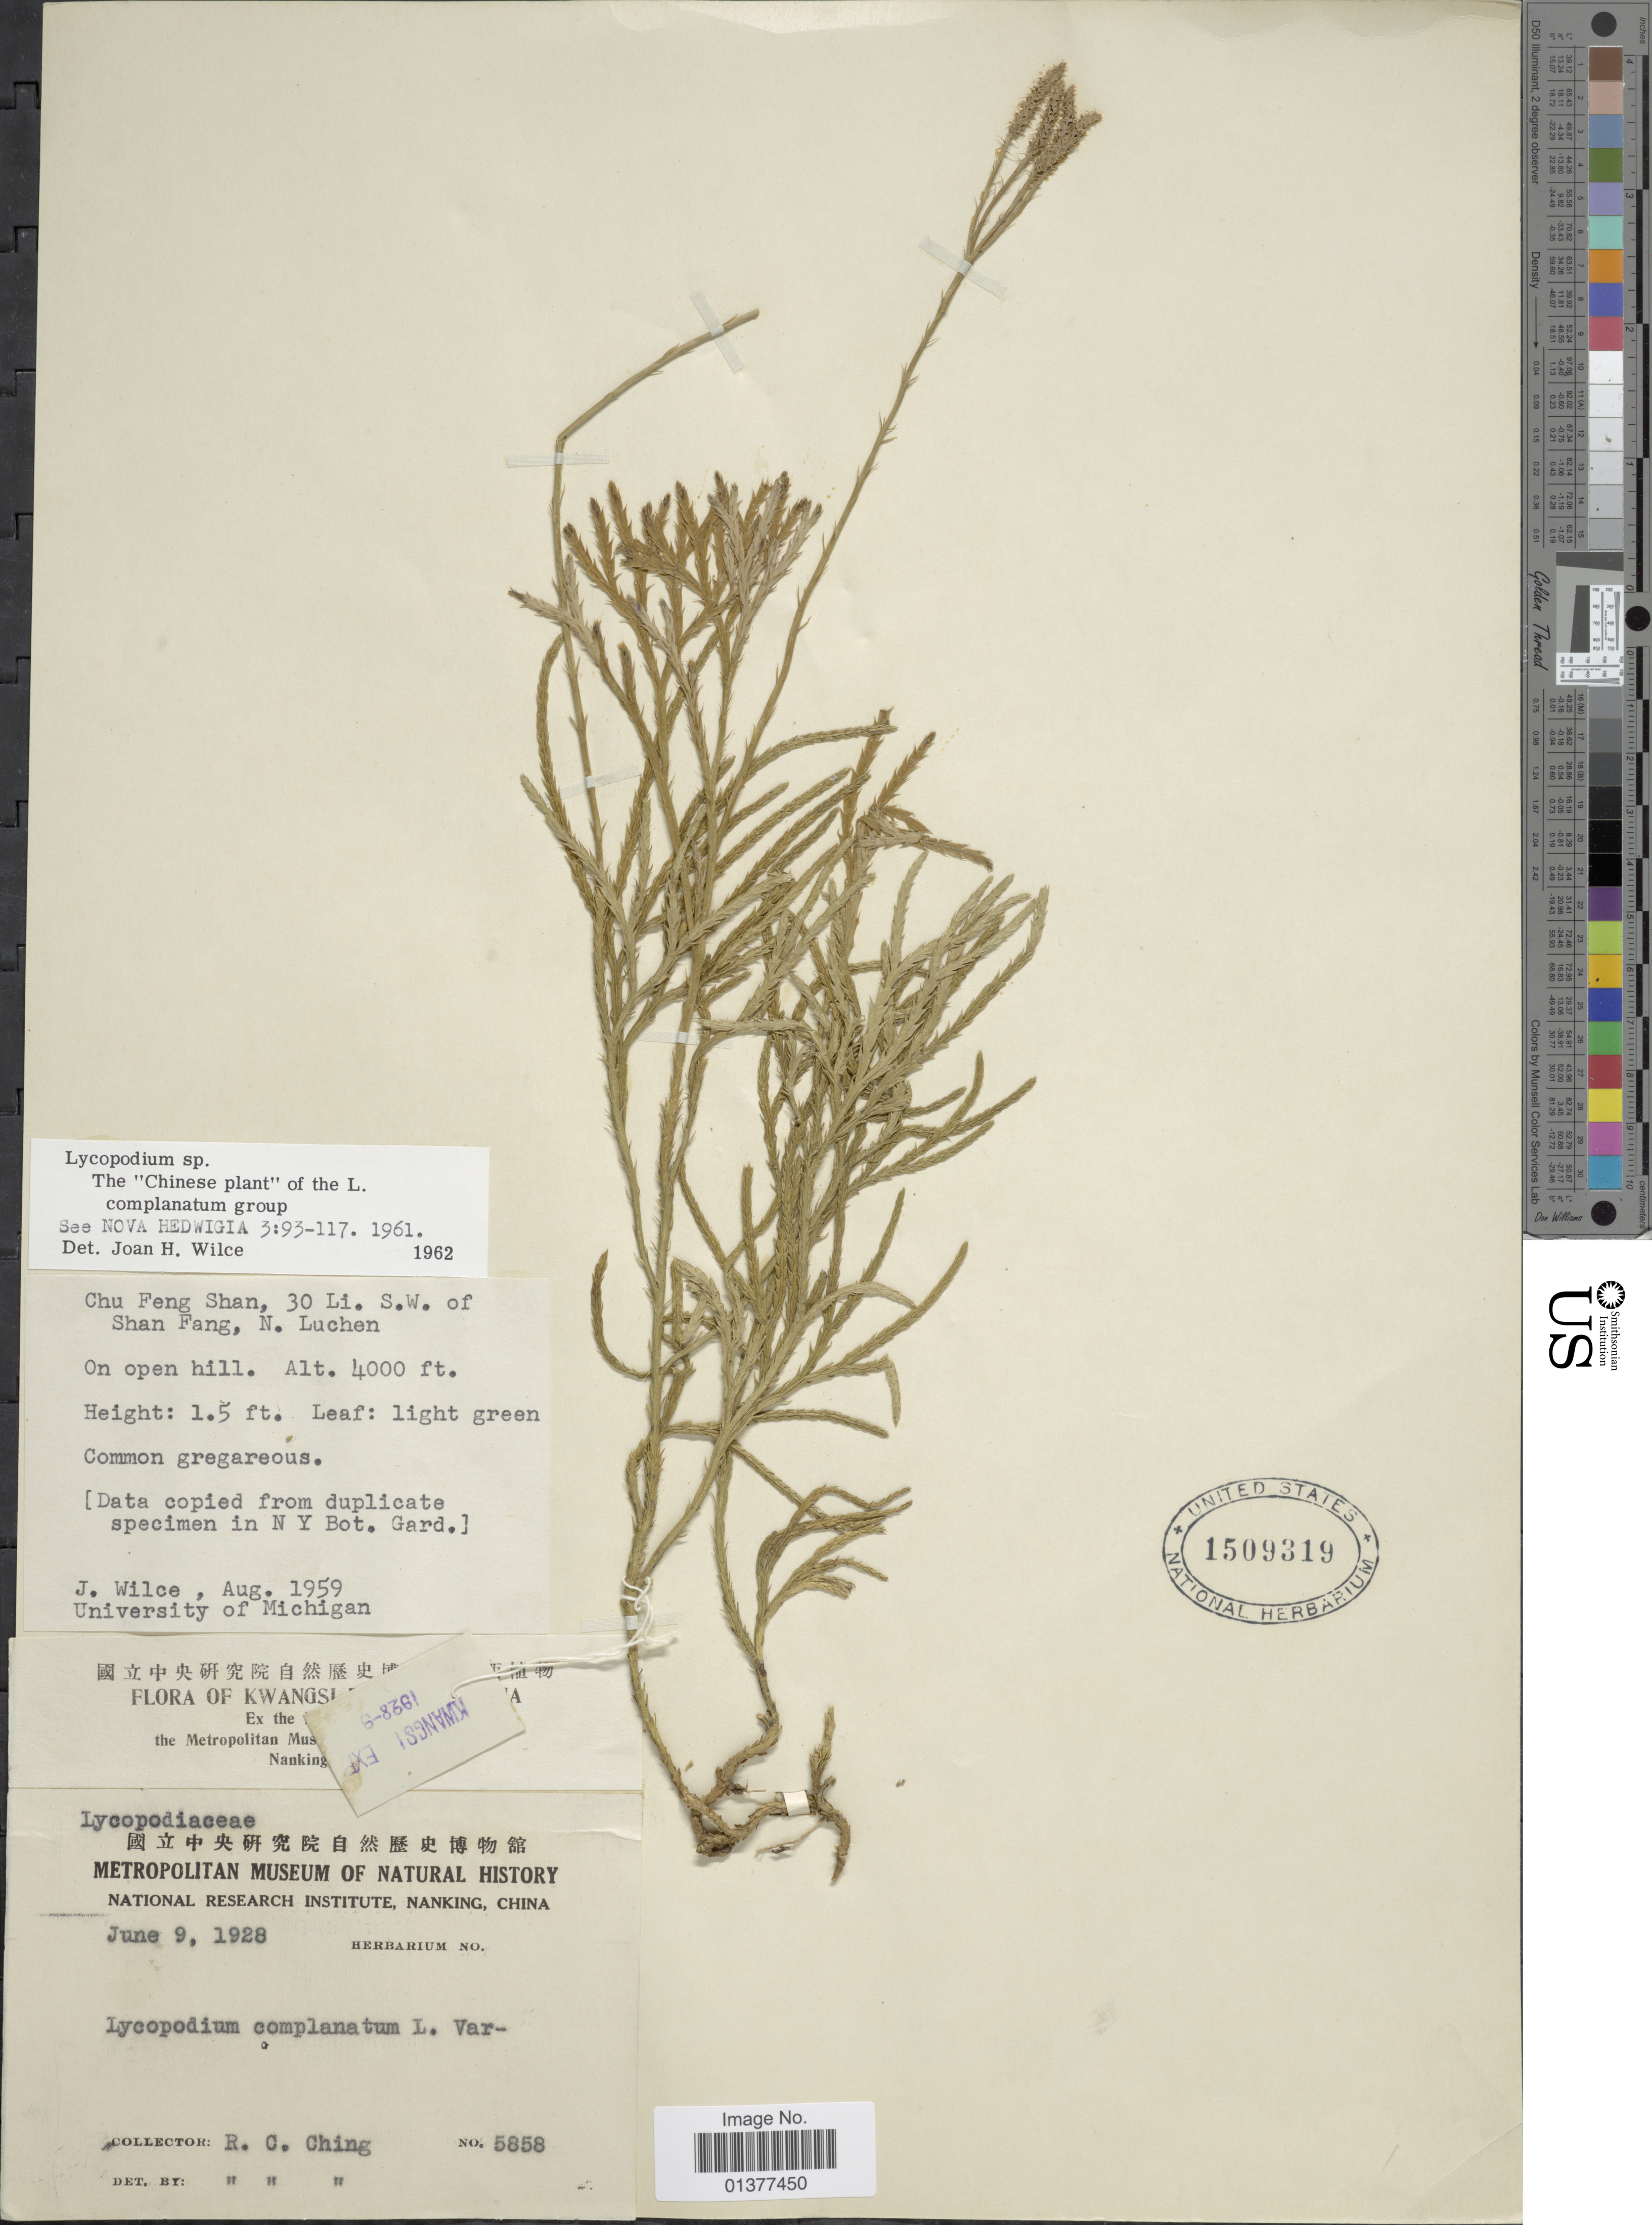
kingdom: Plantae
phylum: Tracheophyta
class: Lycopodiopsida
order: Lycopodiales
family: Lycopodiaceae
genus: Diphasiastrum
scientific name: Diphasiastrum complanatum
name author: (L.) Holub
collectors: R. C. Ching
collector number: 5858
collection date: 1928-06-09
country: China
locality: Kwangsi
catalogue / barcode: US 1509319